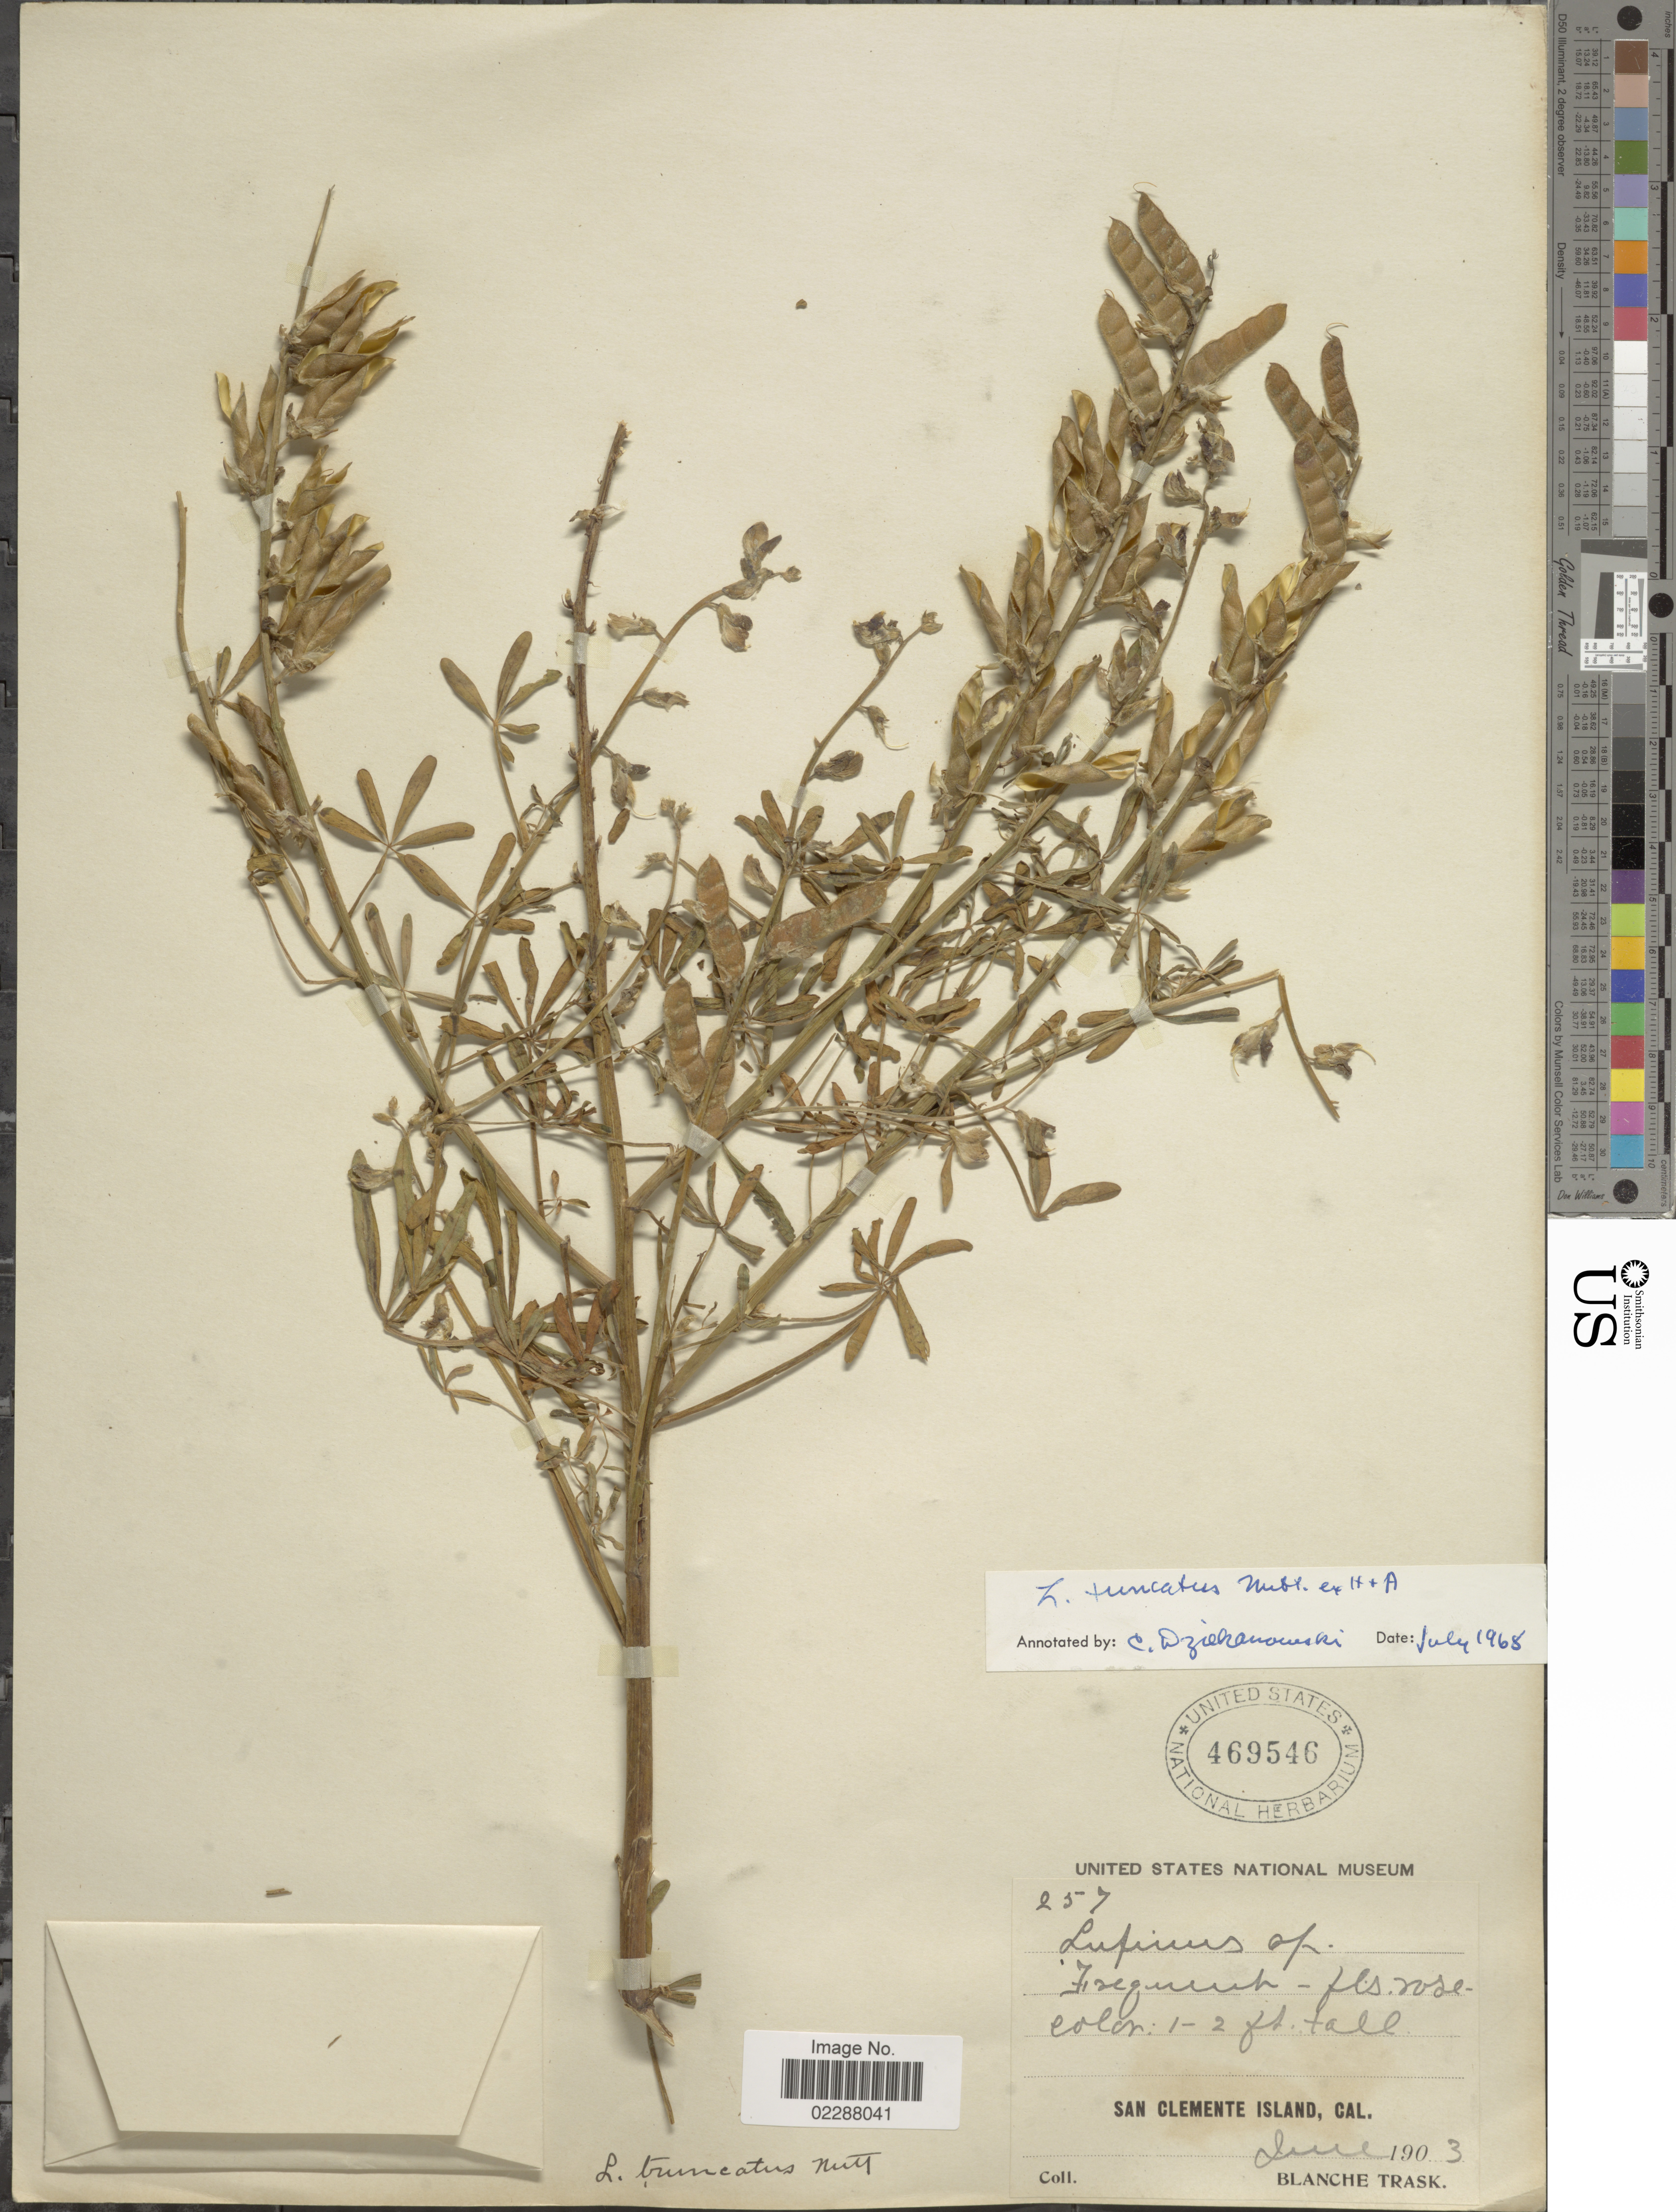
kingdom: Plantae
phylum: Tracheophyta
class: Magnoliopsida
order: Fabales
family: Fabaceae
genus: Lupinus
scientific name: Lupinus truncatus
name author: Nutt. ex Hook. & Arn.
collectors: B. Trask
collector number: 257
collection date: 1903-06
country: United States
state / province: California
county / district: Los Angeles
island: San Clemente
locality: San Clemente Island, Cal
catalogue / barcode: US 469546